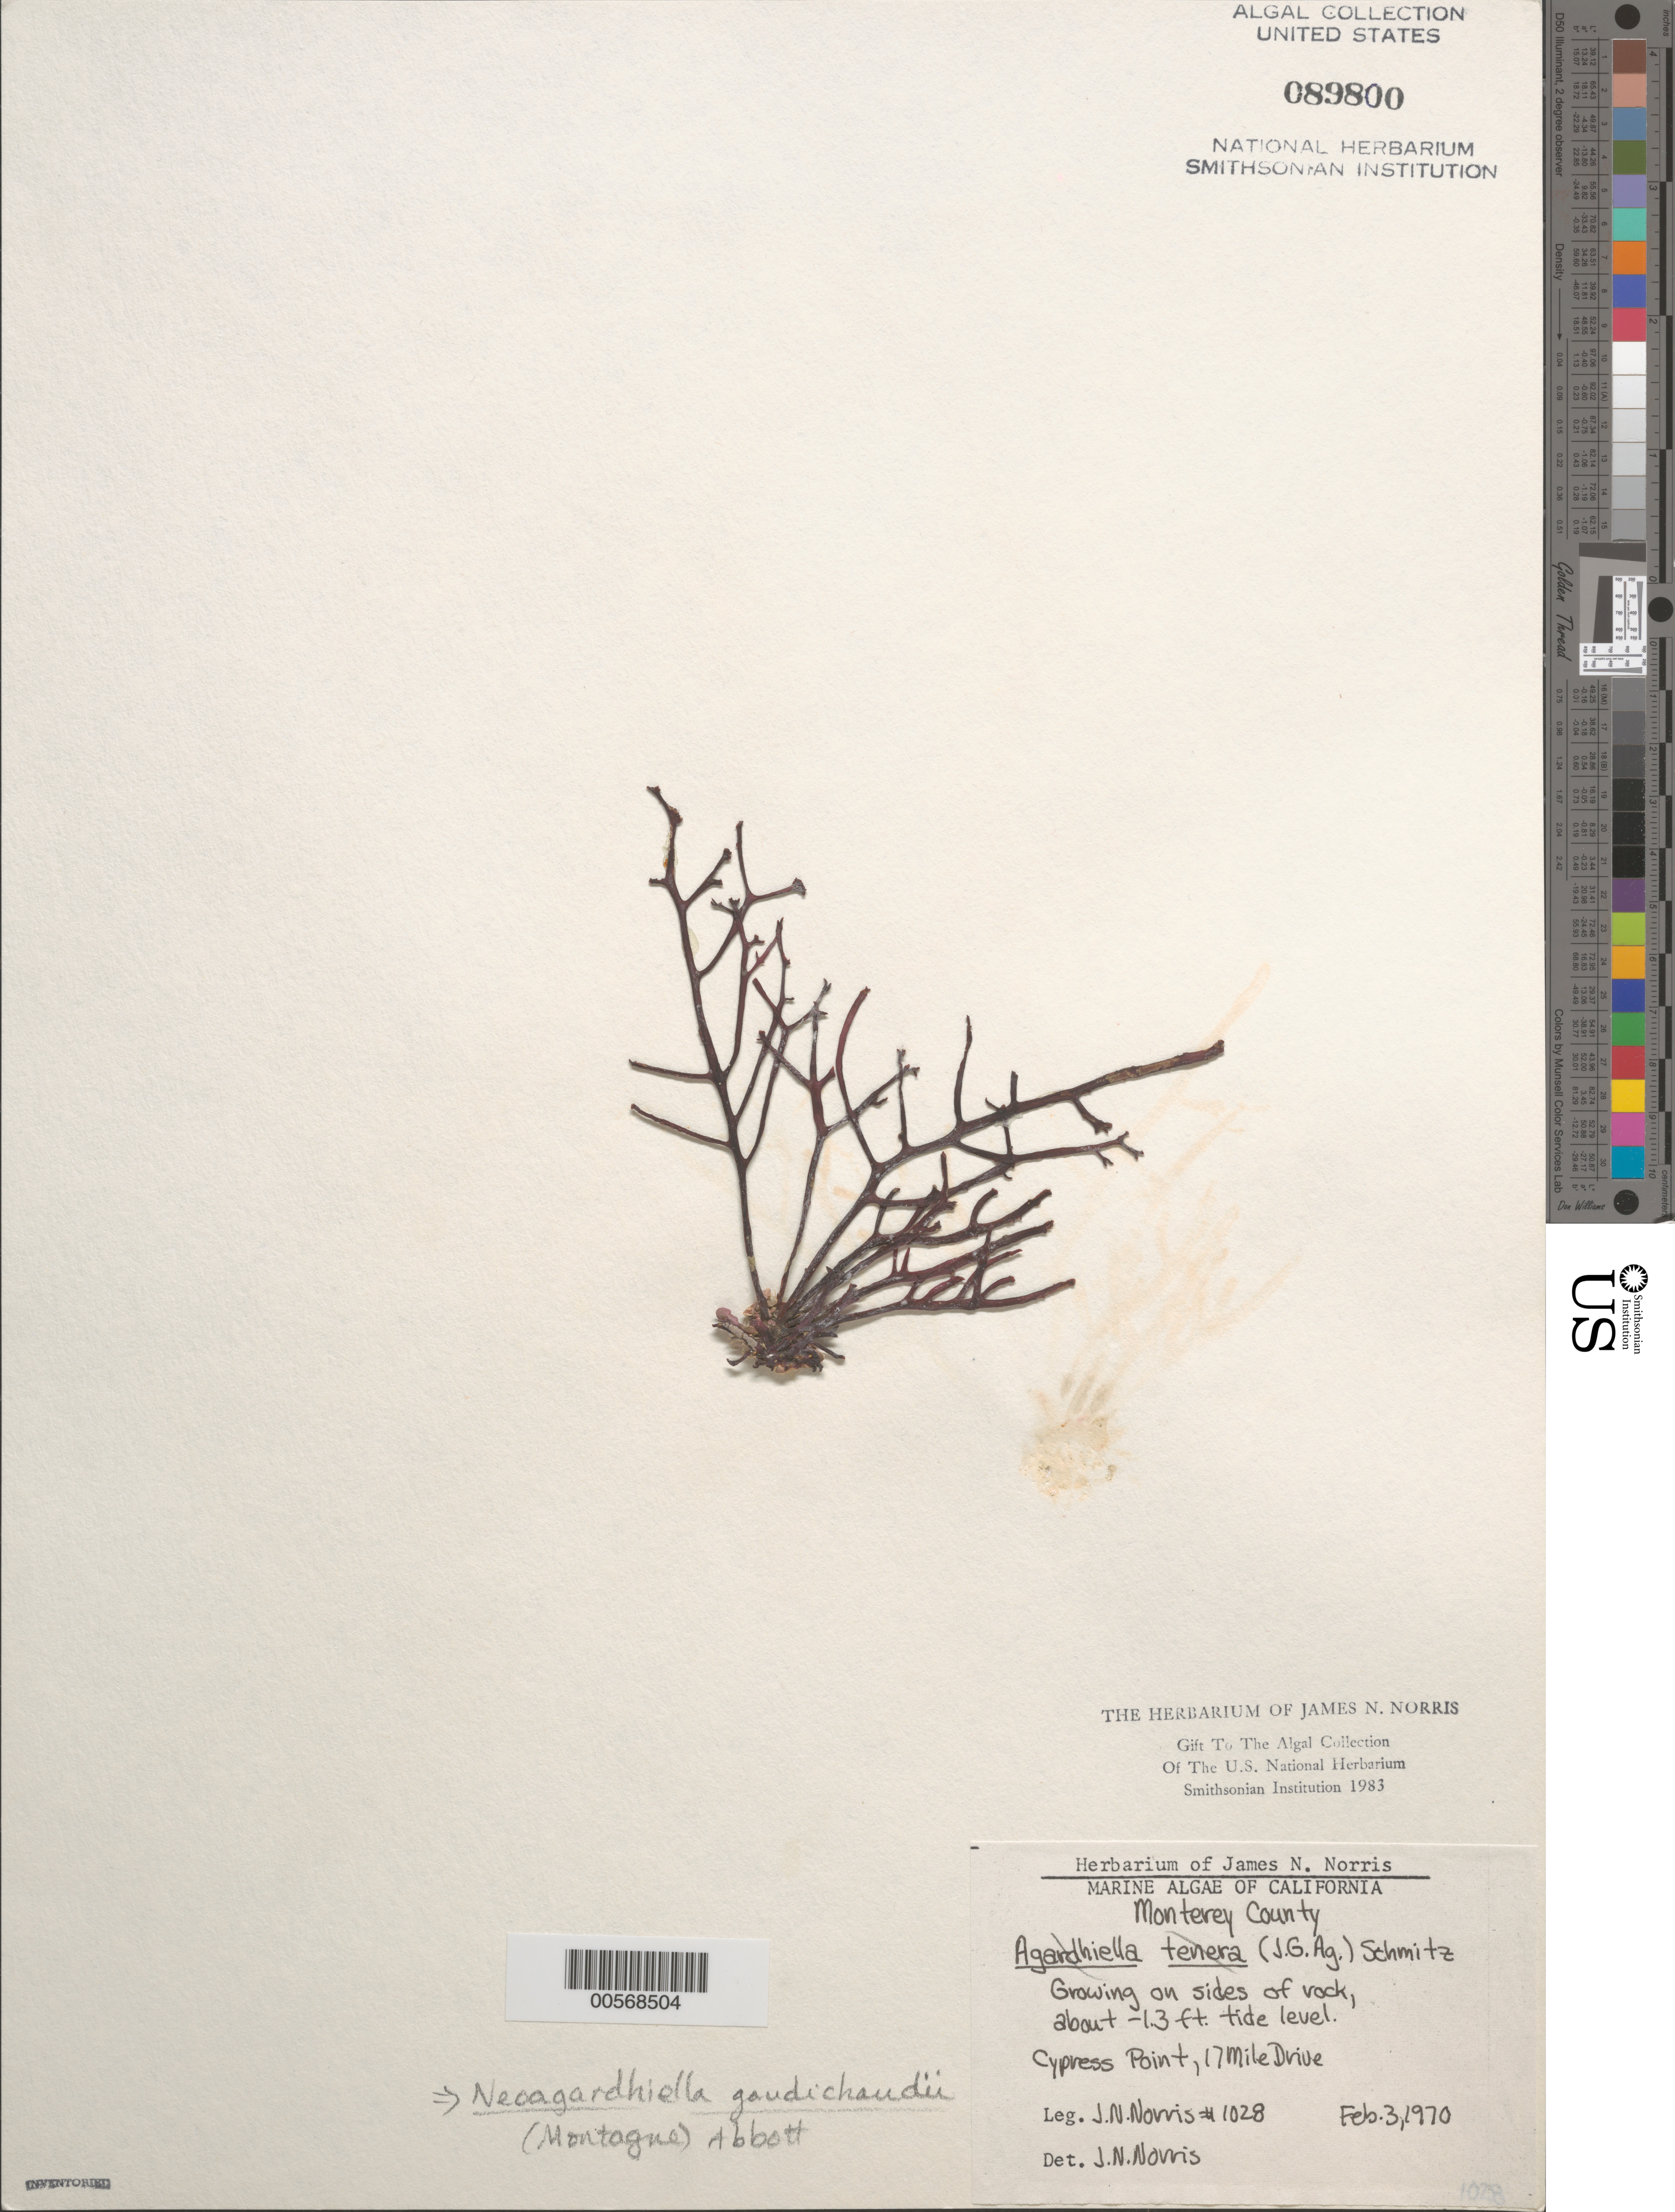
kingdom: Plantae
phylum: Rhodophyta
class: Florideophyceae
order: Gigartinales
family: Solieriaceae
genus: Sarcodiotheca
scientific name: Sarcodiotheca gaudichaudii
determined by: Algae name updating Project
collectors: J. N. Norris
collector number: JN-1028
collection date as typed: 03 Feb 1970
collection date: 1970-02-03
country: United States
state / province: California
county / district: Monterey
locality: Cypress Point, 17 Mile Drive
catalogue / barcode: US 89800